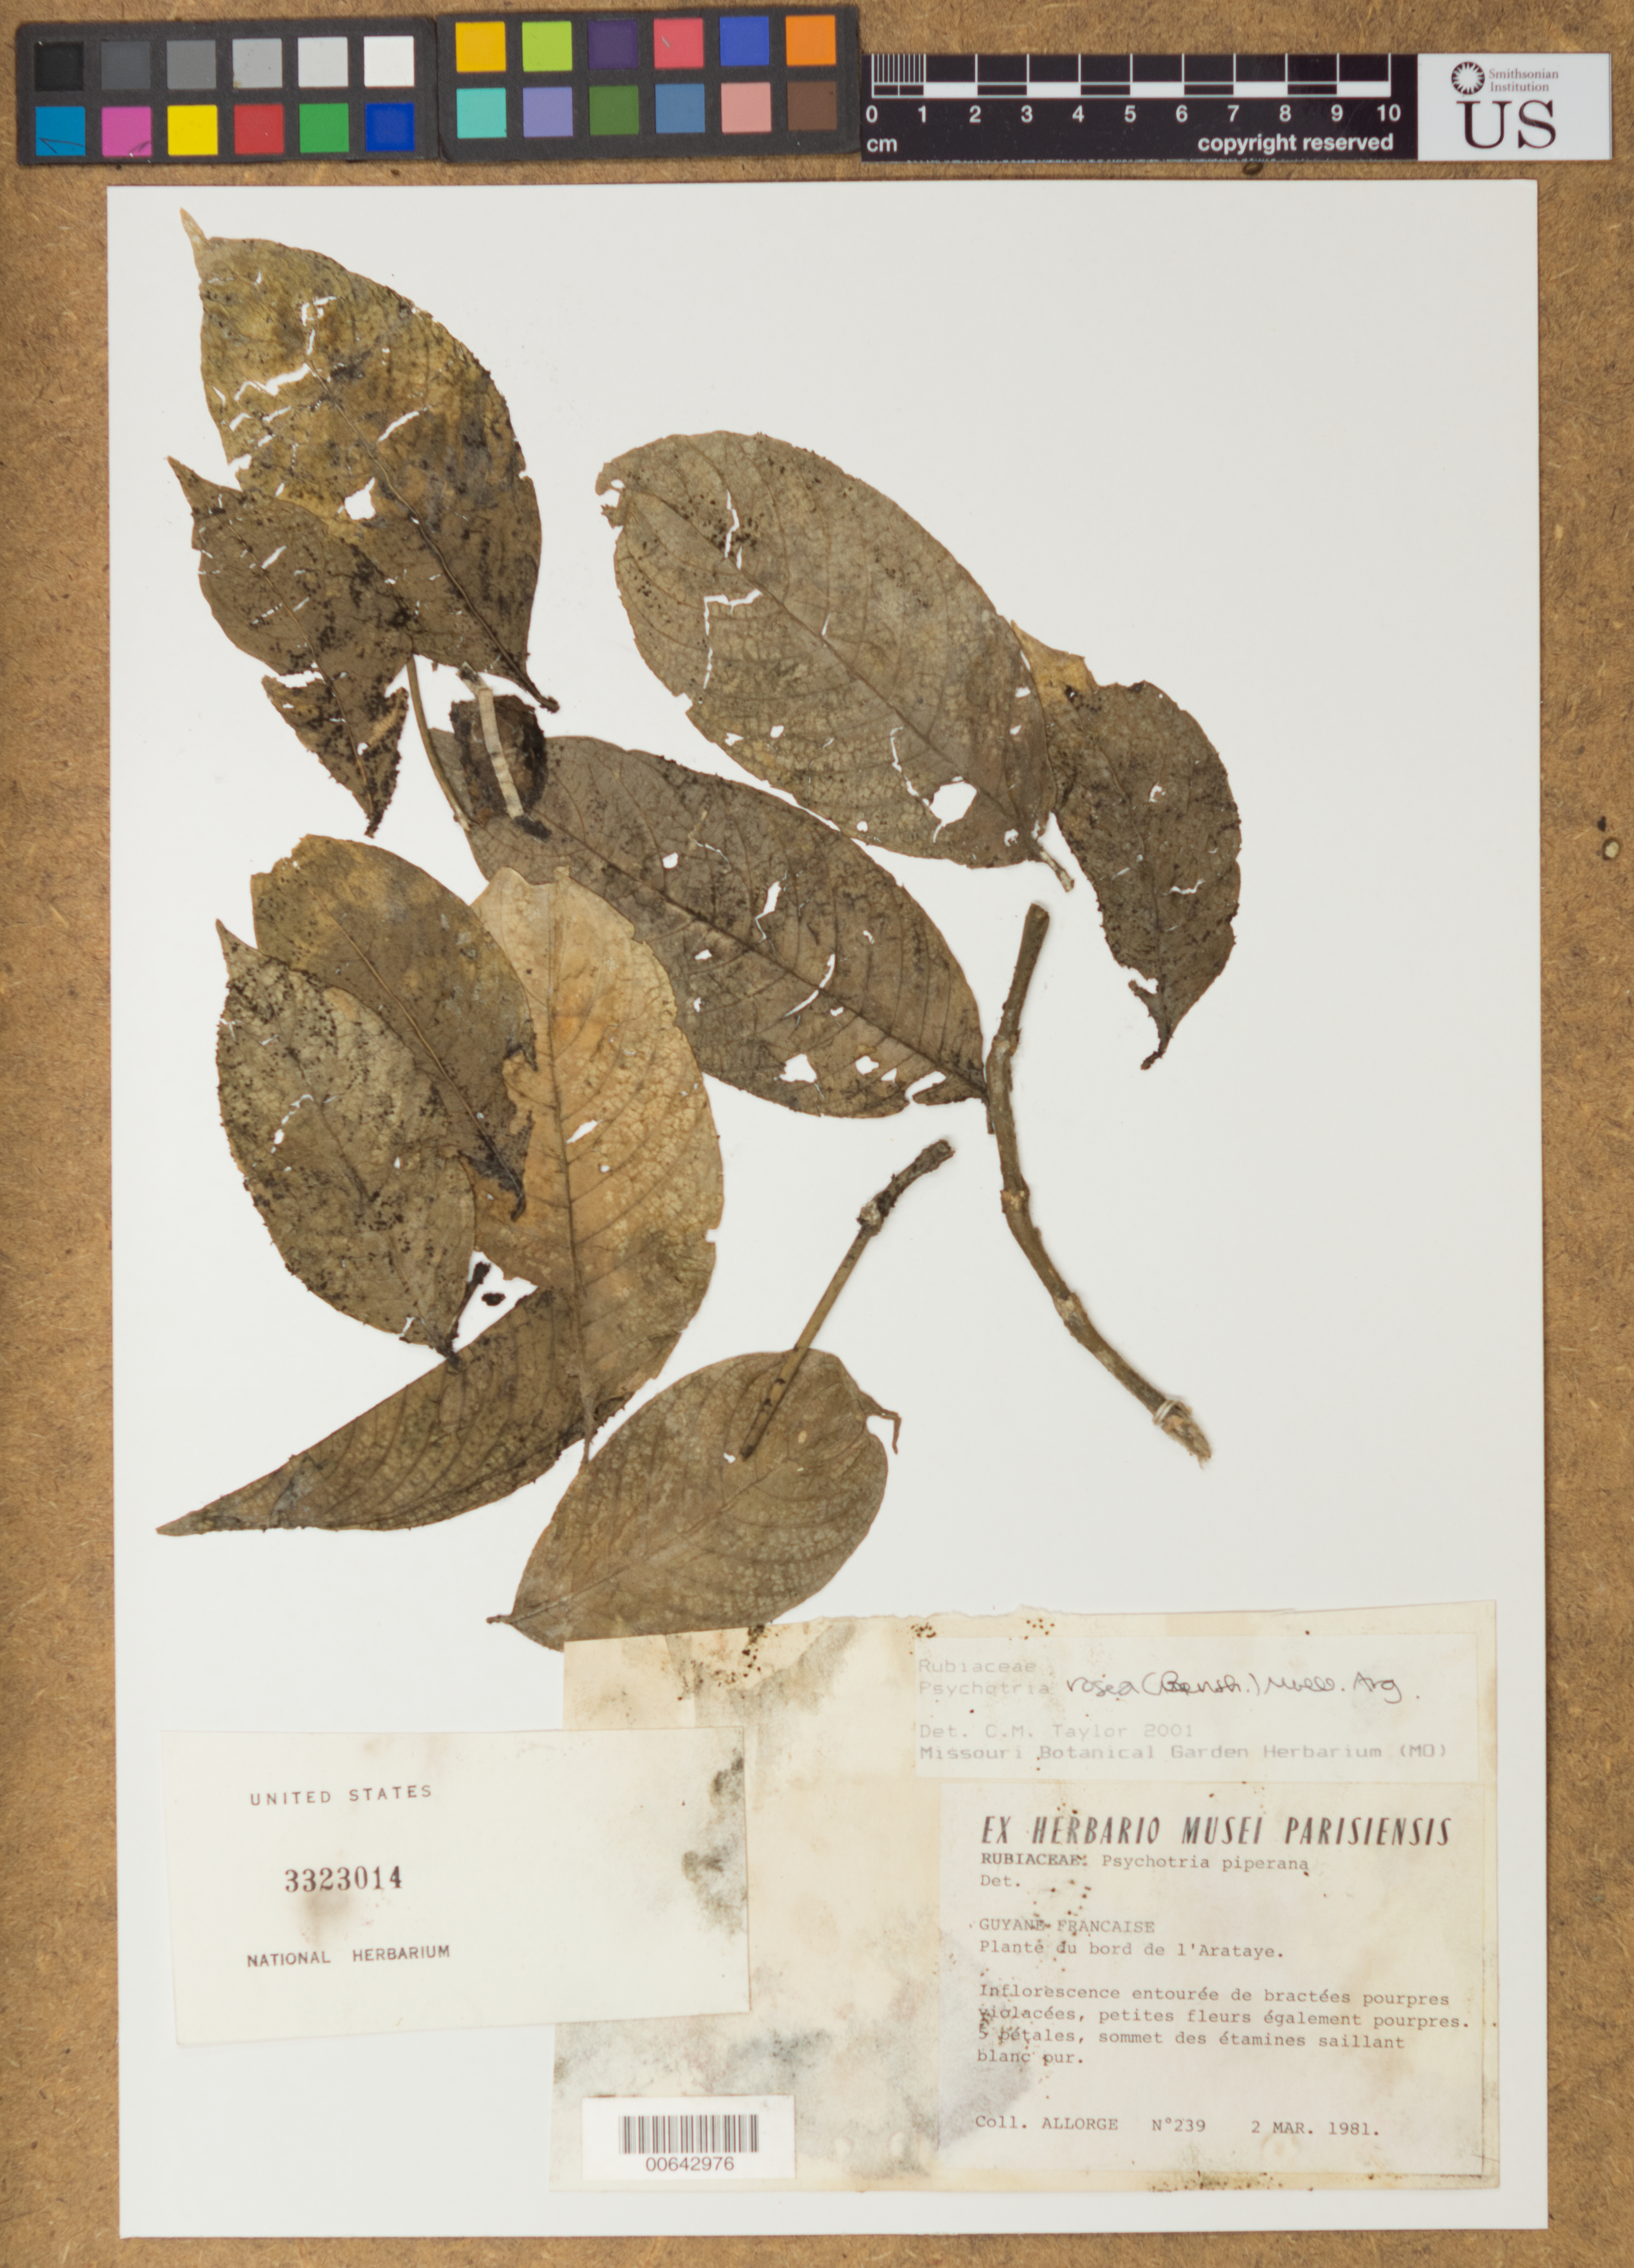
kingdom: Plantae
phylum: Tracheophyta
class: Magnoliopsida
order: Gentianales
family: Rubiaceae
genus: Psychotria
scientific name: Psychotria rosea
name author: (Benth.) Müll. Arg.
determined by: Taylor, Charlotte M.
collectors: L. Allorge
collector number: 239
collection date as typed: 2-Mar-81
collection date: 1981-03-02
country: French Guiana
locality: Arataye Creek, Approuague R.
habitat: Border of river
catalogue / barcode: US 3323014